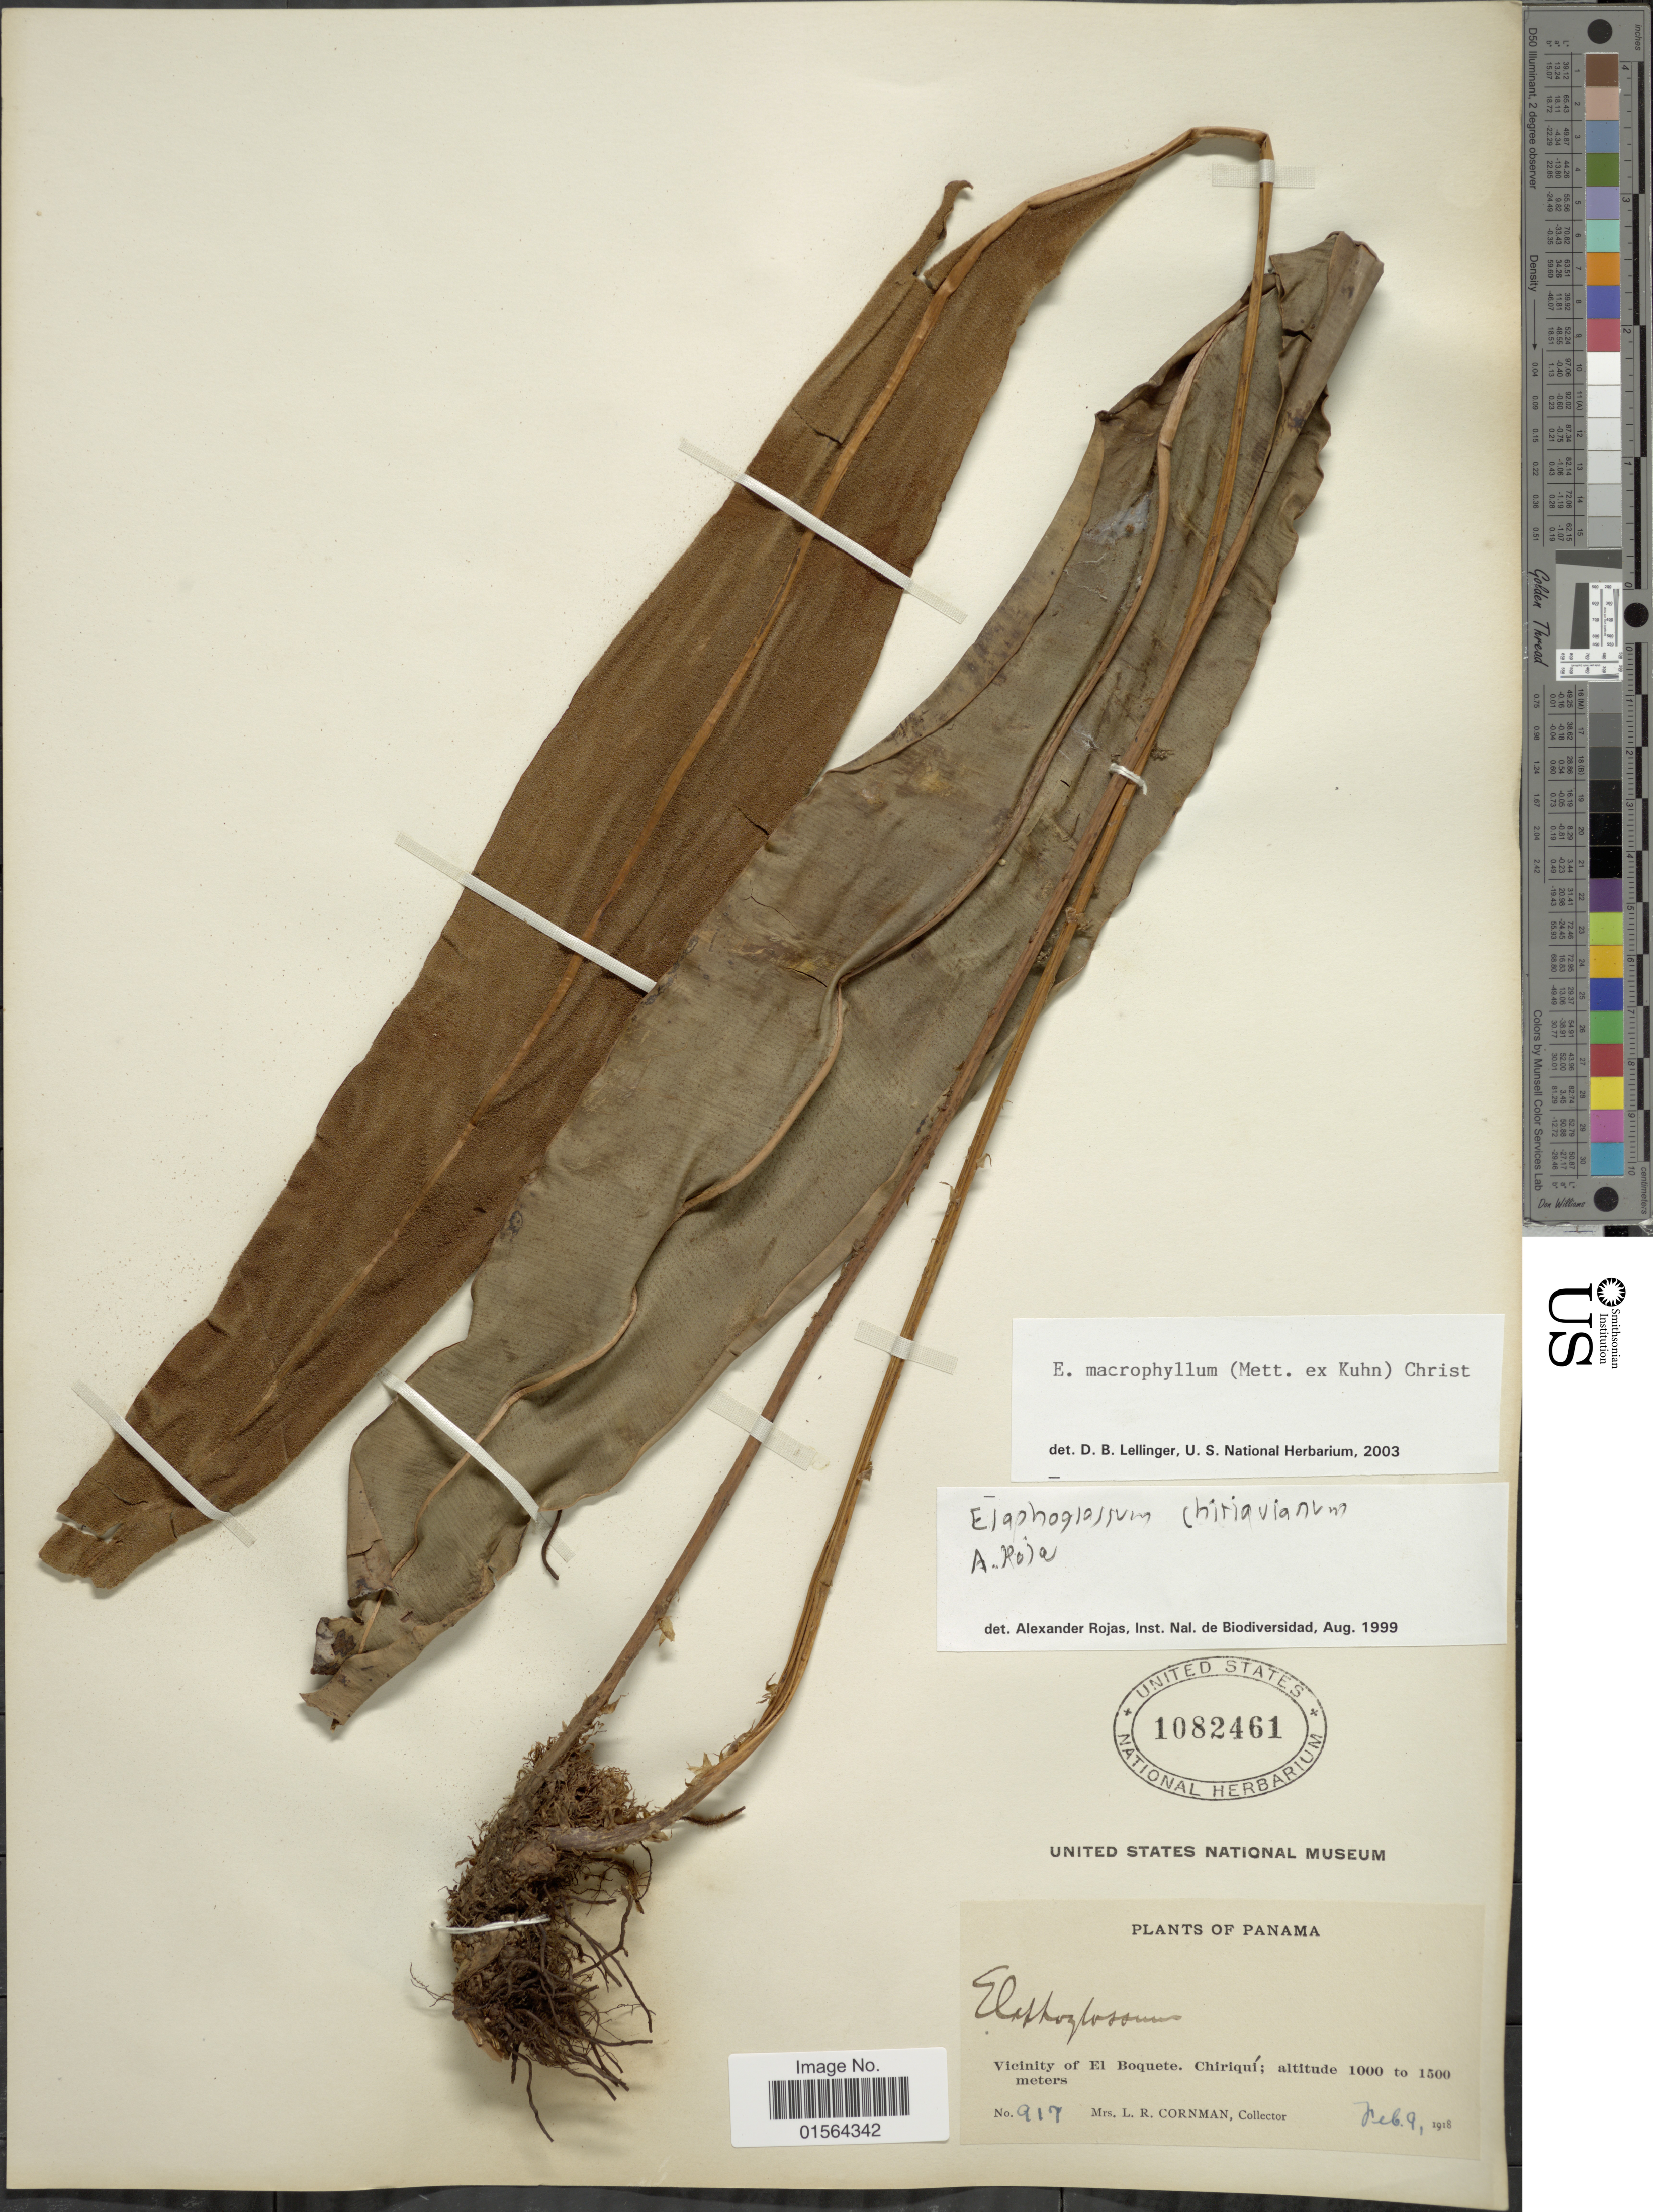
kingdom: Plantae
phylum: Tracheophyta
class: Polypodiopsida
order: Polypodiales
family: Dryopteridaceae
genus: Elaphoglossum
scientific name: Elaphoglossum macrophyllum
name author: (Mett. ex Kuhn) Christ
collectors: L. Cornman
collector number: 917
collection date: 1918-02-09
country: Panama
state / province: Chiriqui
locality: Vicinity of El Boquete, Chiriqui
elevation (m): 1000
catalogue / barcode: US 1082461